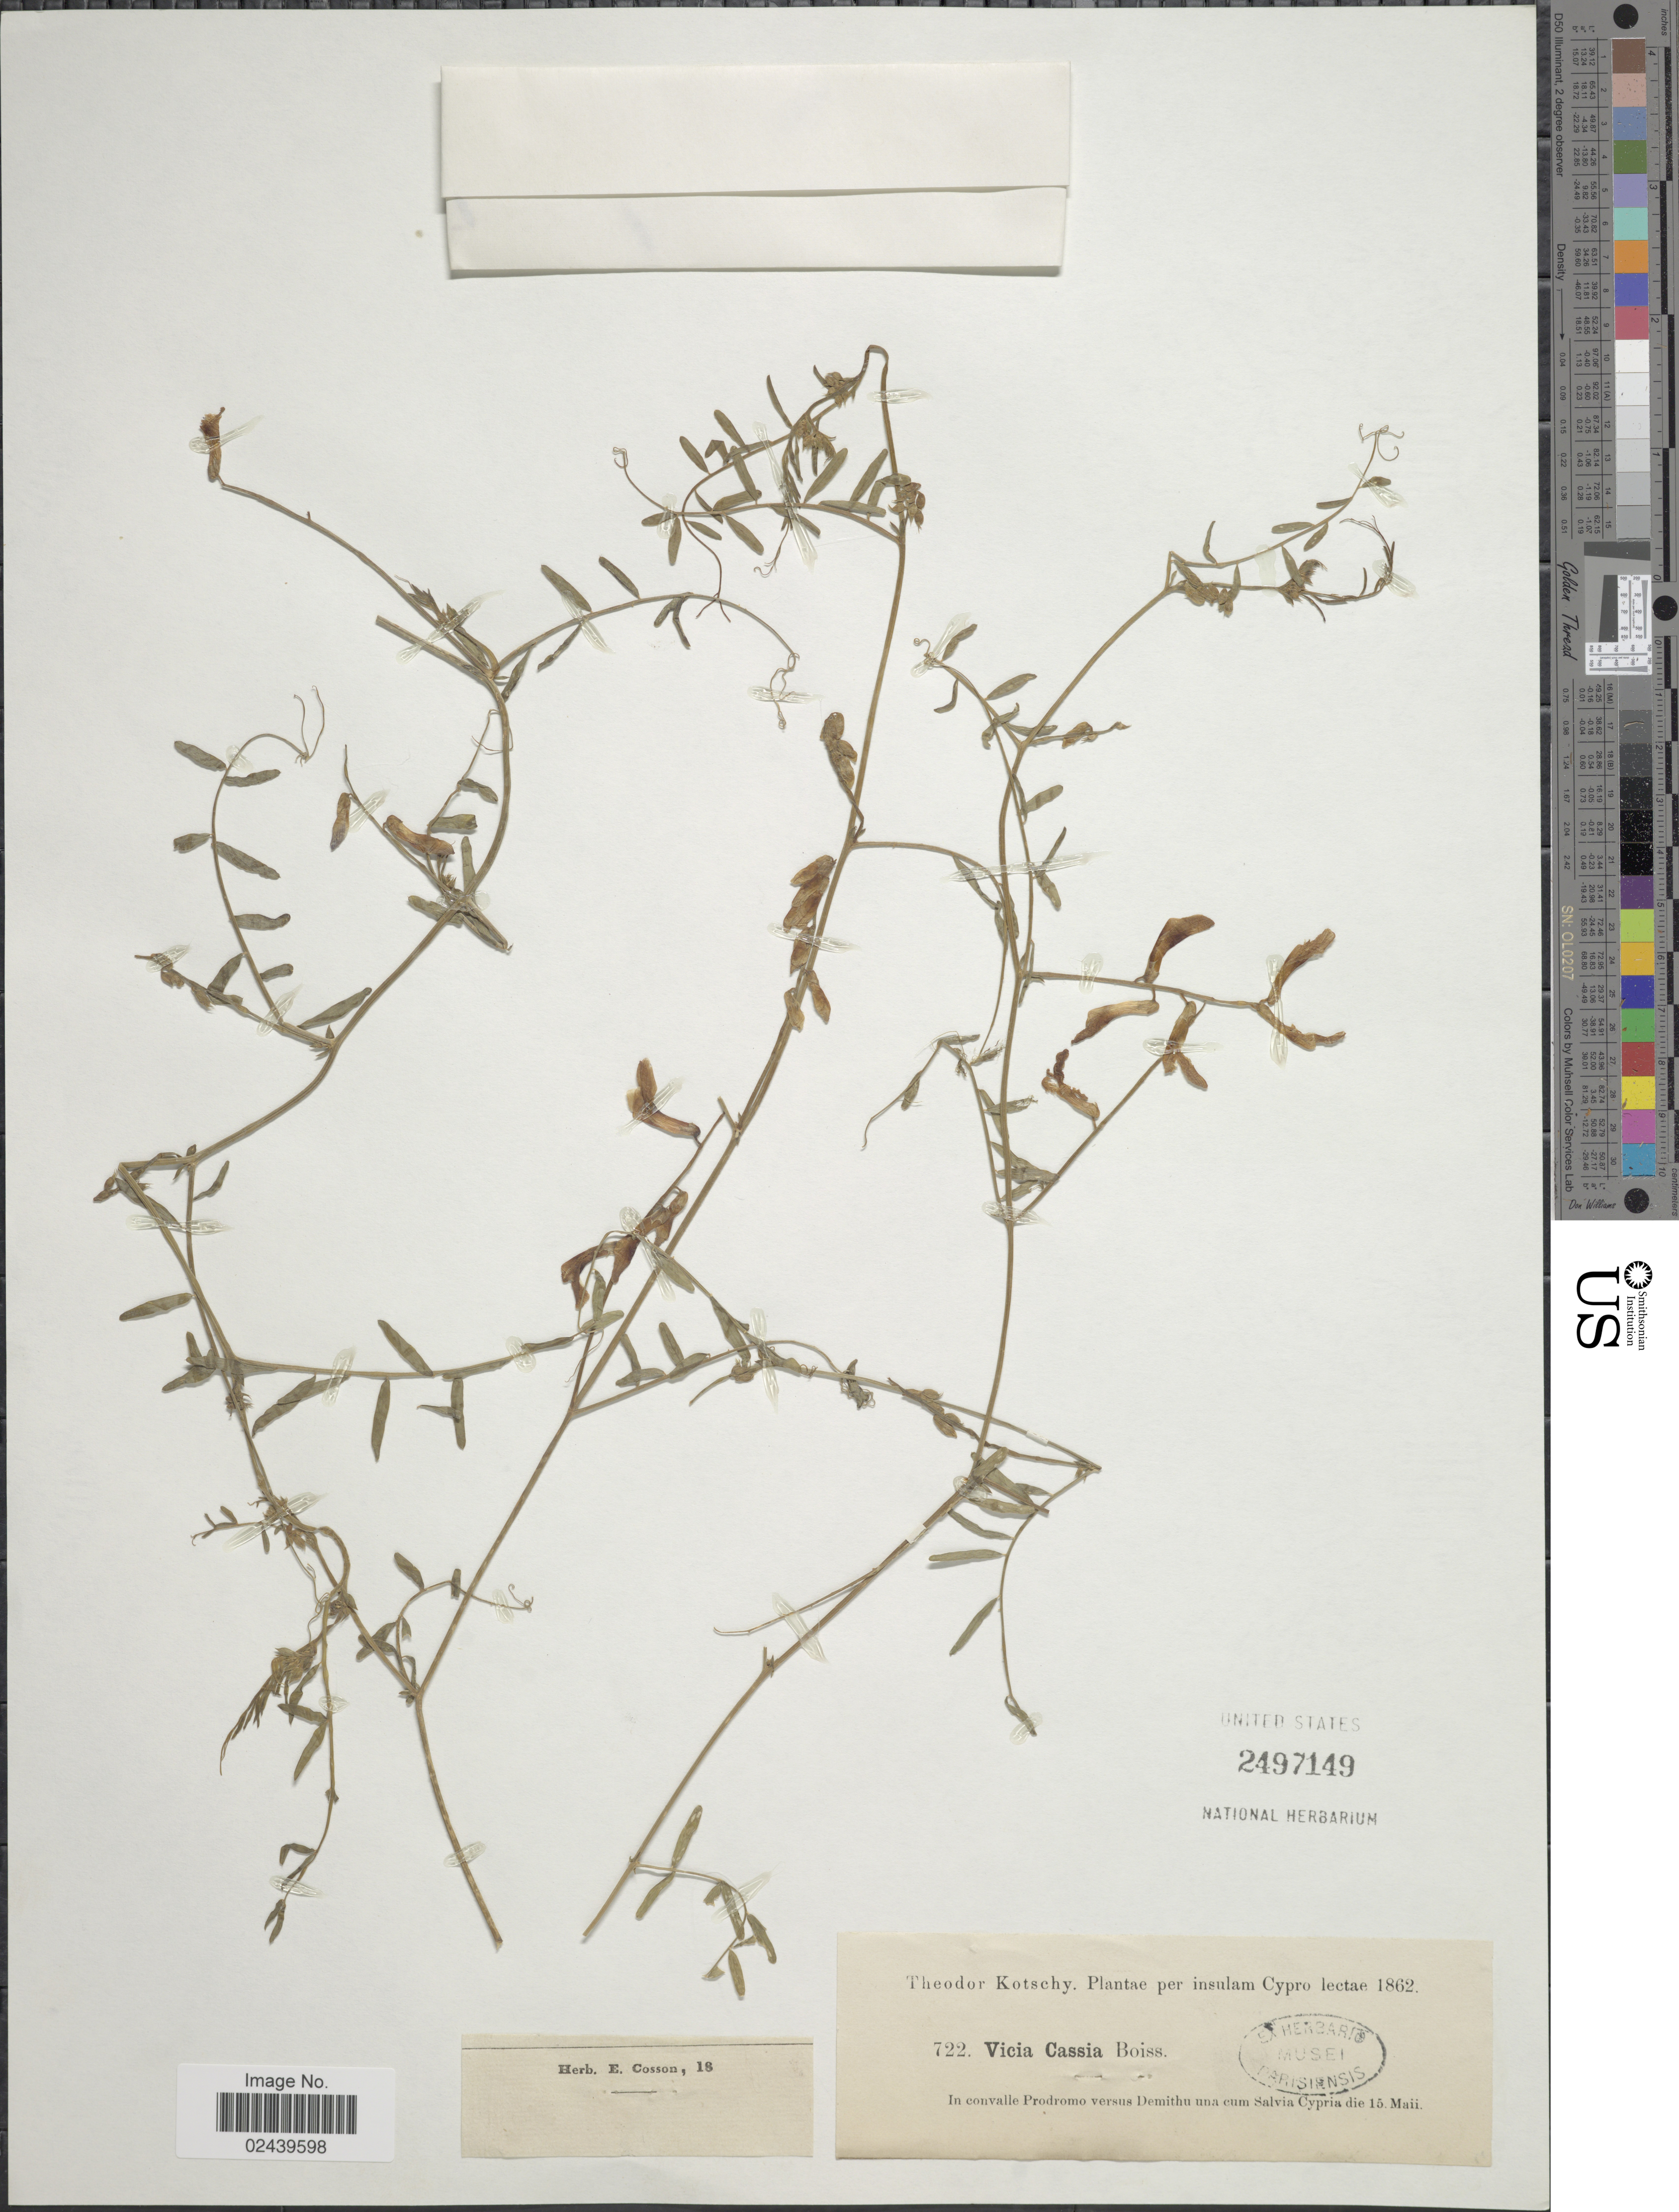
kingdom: Plantae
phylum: Tracheophyta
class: Magnoliopsida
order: Fabales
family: Fabaceae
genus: Vicia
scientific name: Vicia cassia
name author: Boiss.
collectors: K. G. Kotschy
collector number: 722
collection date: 1862-05-15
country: Cyprus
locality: Insulam Cypro. In convalle Prodromo versus Demithu una cum Salvia Cypria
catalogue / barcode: US 2497149